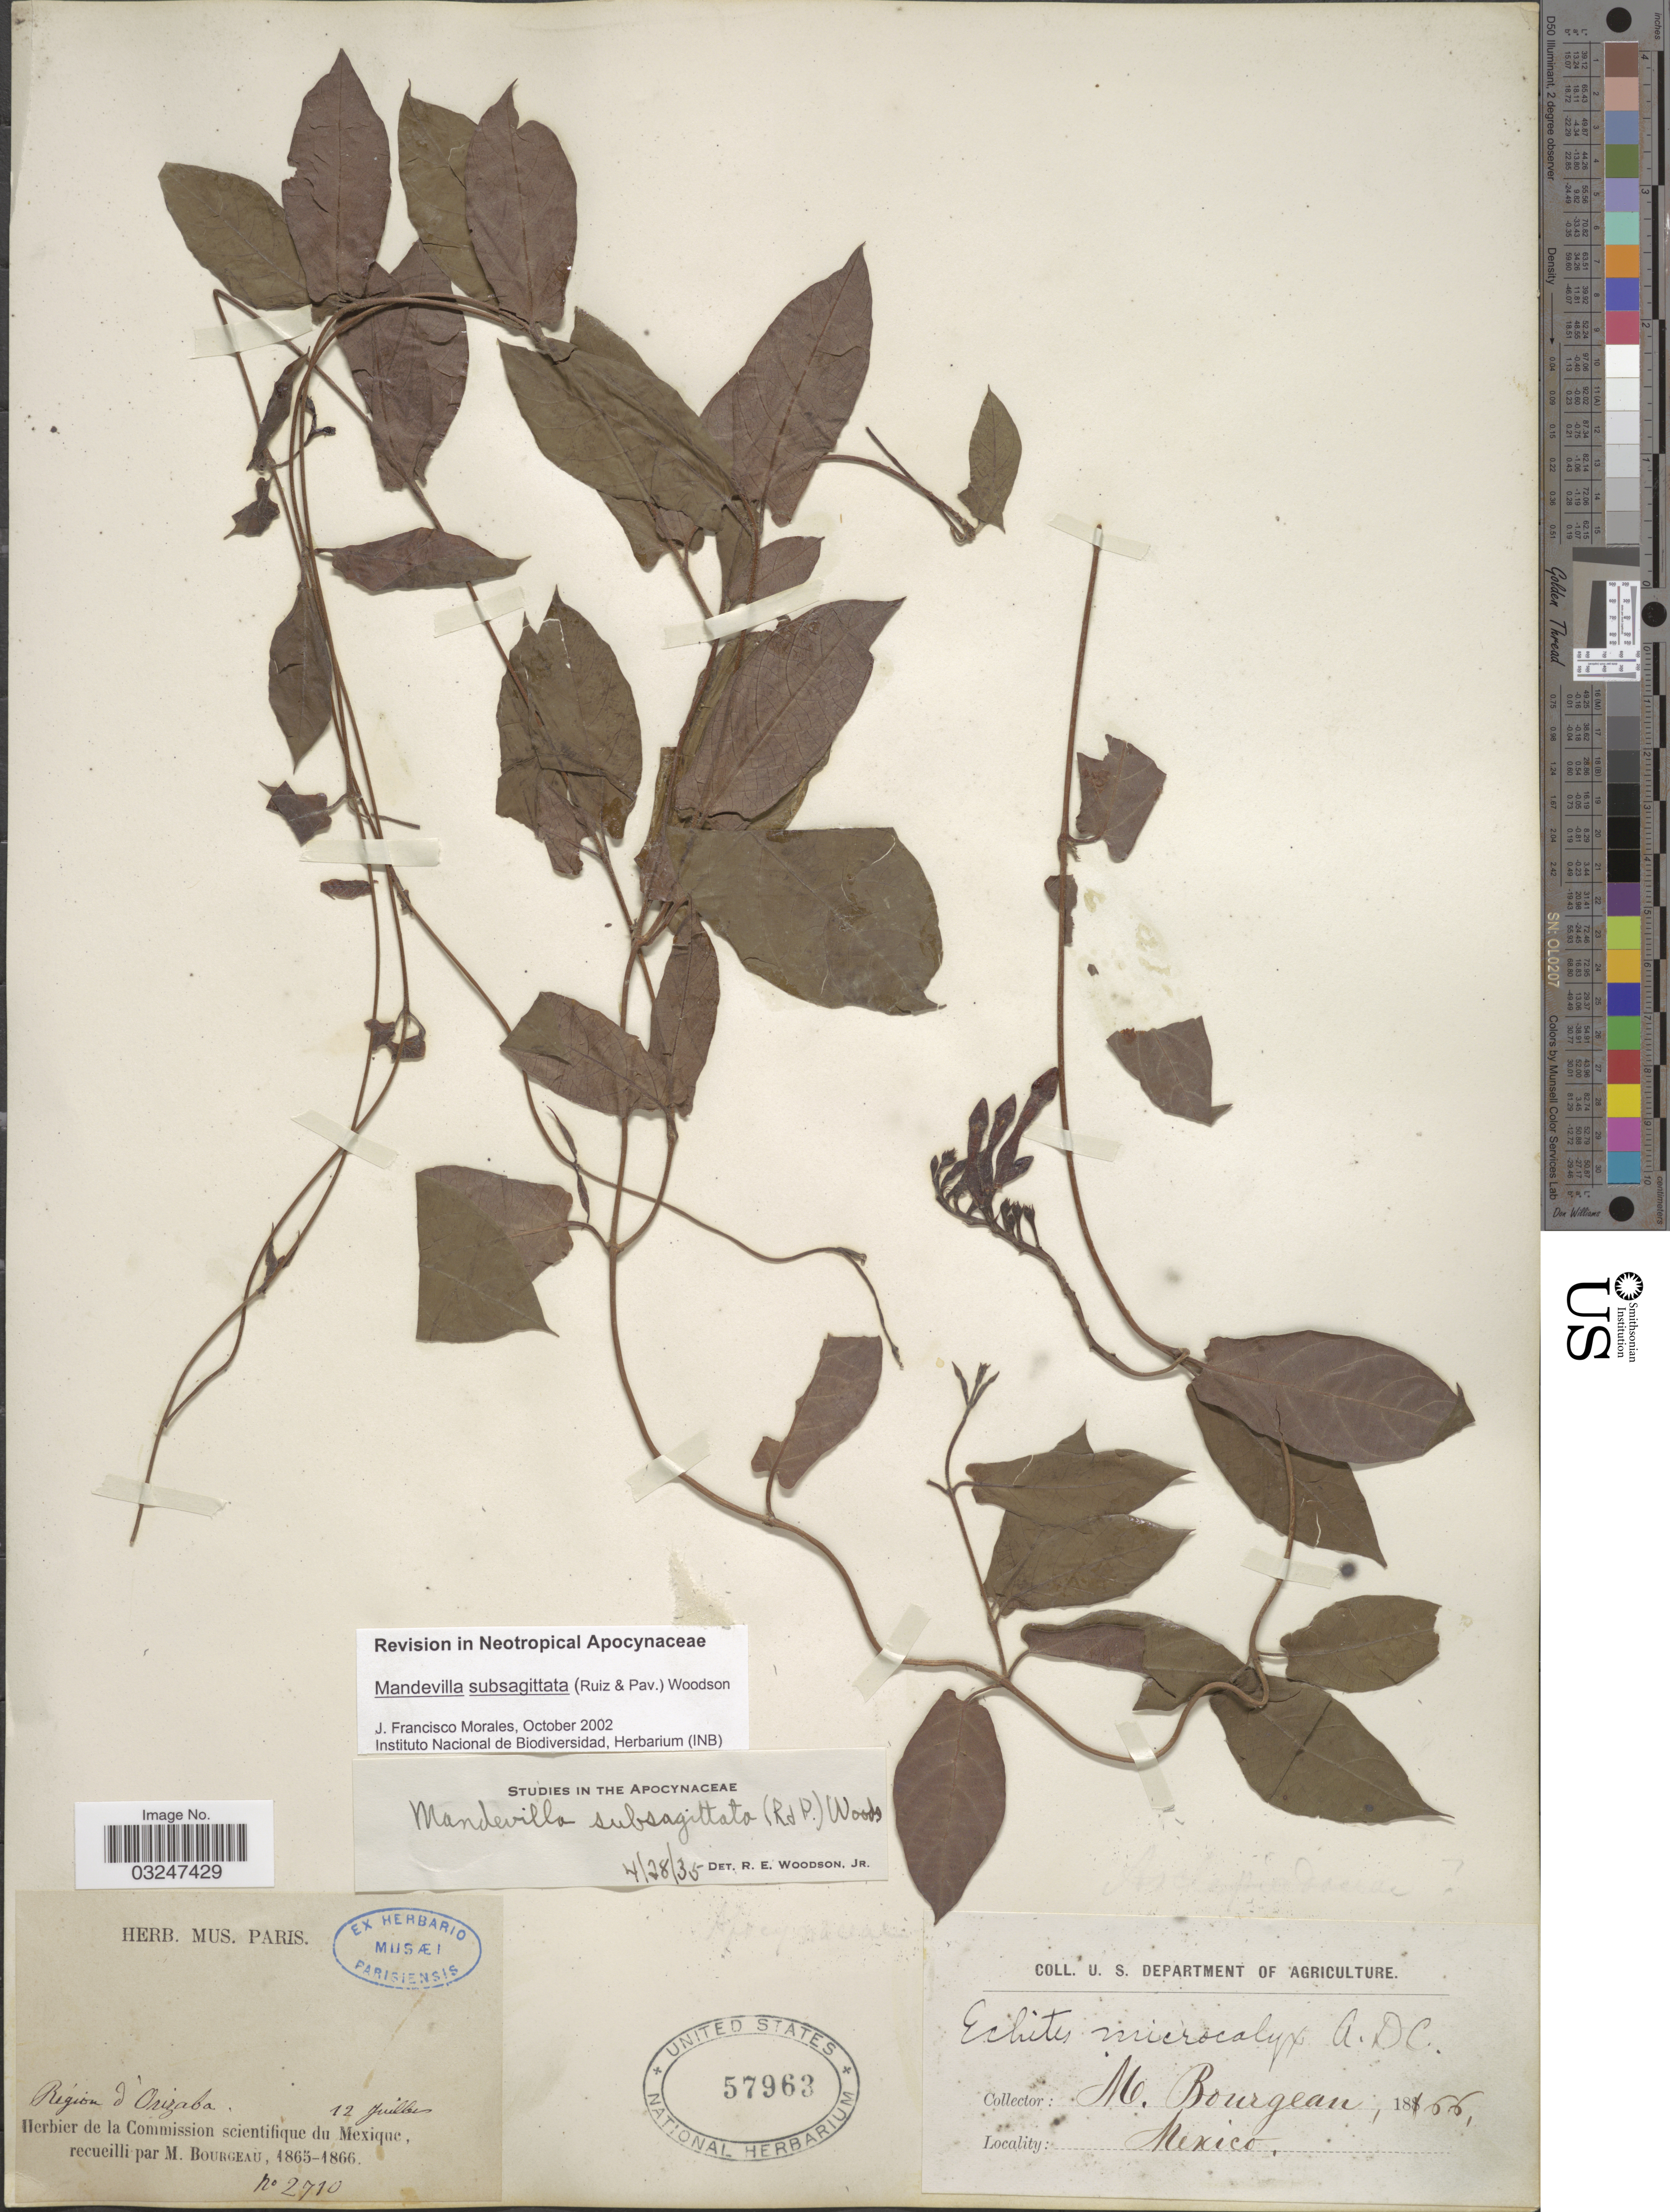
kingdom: Plantae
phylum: Tracheophyta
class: Magnoliopsida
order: Gentianales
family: Apocynaceae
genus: Mandevilla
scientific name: Mandevilla subsagittata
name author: (Ruiz & Pav.) Woodson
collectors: M. Bourgeau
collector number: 2710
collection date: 1866-07-12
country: Mexico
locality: Région d'Orizaba.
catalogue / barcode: US 57963